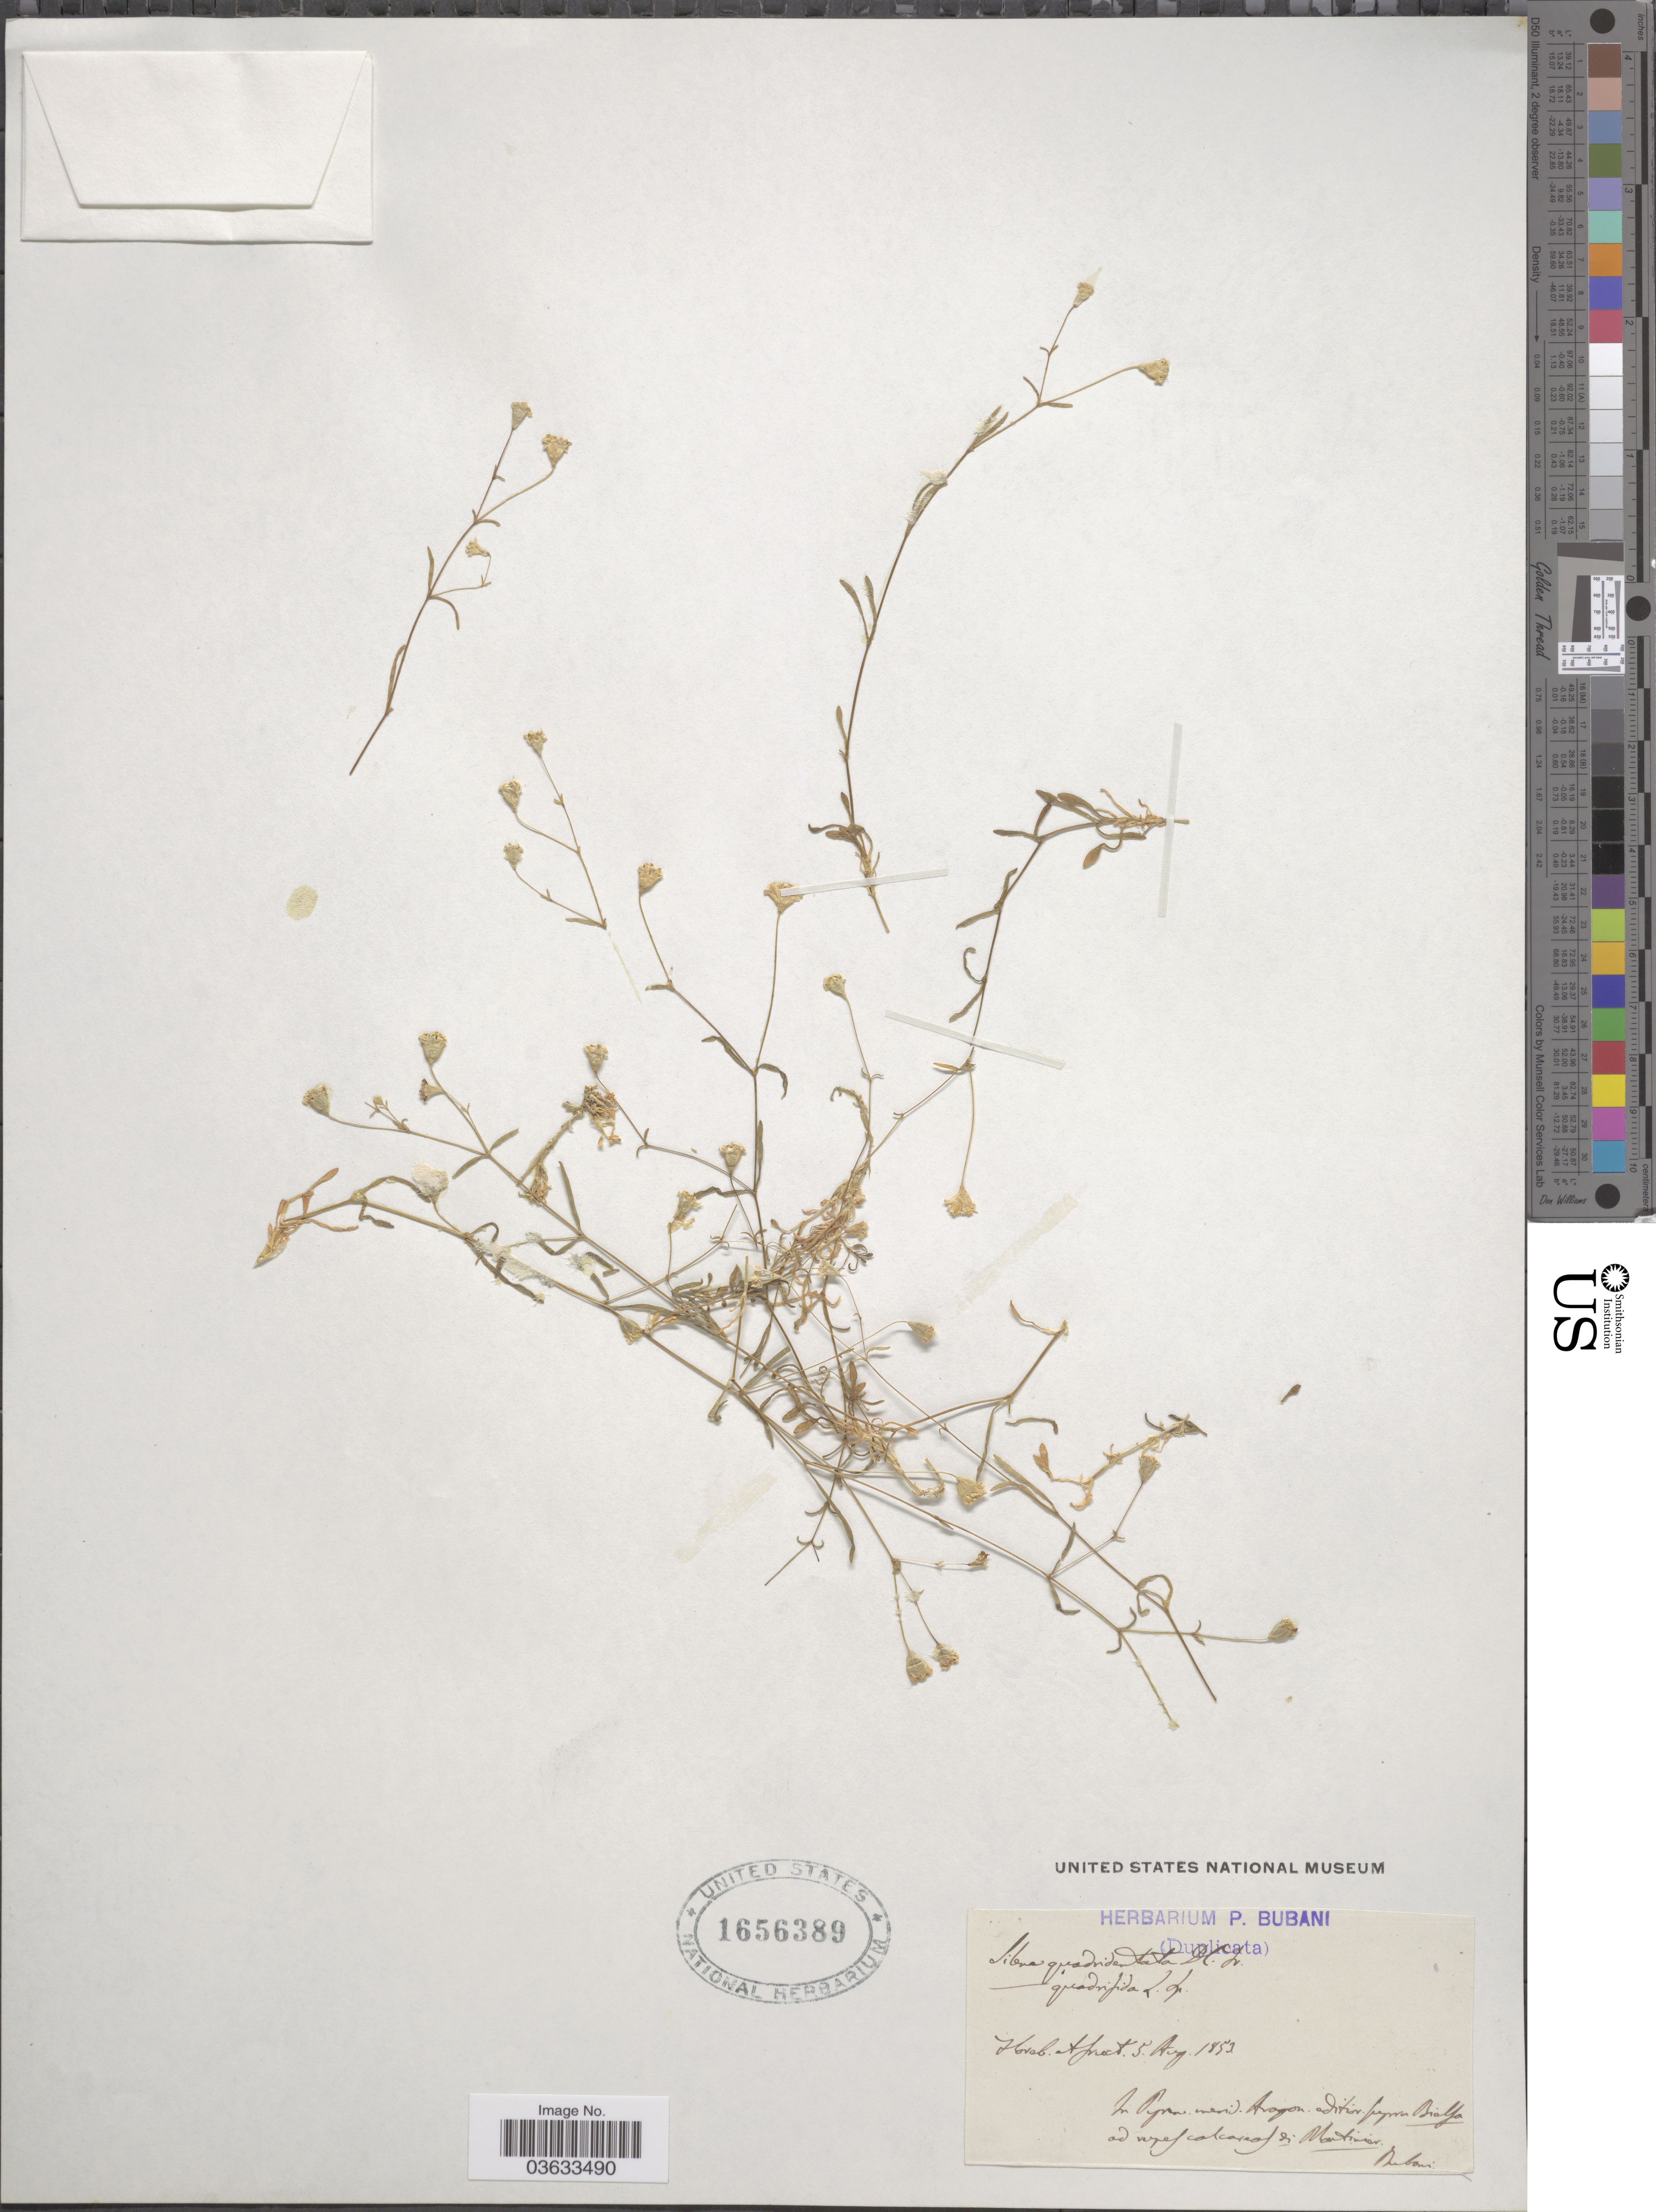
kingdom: Plantae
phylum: Tracheophyta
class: Magnoliopsida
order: Caryophyllales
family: Caryophyllaceae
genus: Silene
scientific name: Silene quadridentata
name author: Pers.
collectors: P. Bubani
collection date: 1853-08-05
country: Spain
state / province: Aragon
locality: In Pyr. merid. Aragon. editior supra Bielsa ad vupes calcareos di Montinier.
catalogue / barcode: US 1656389